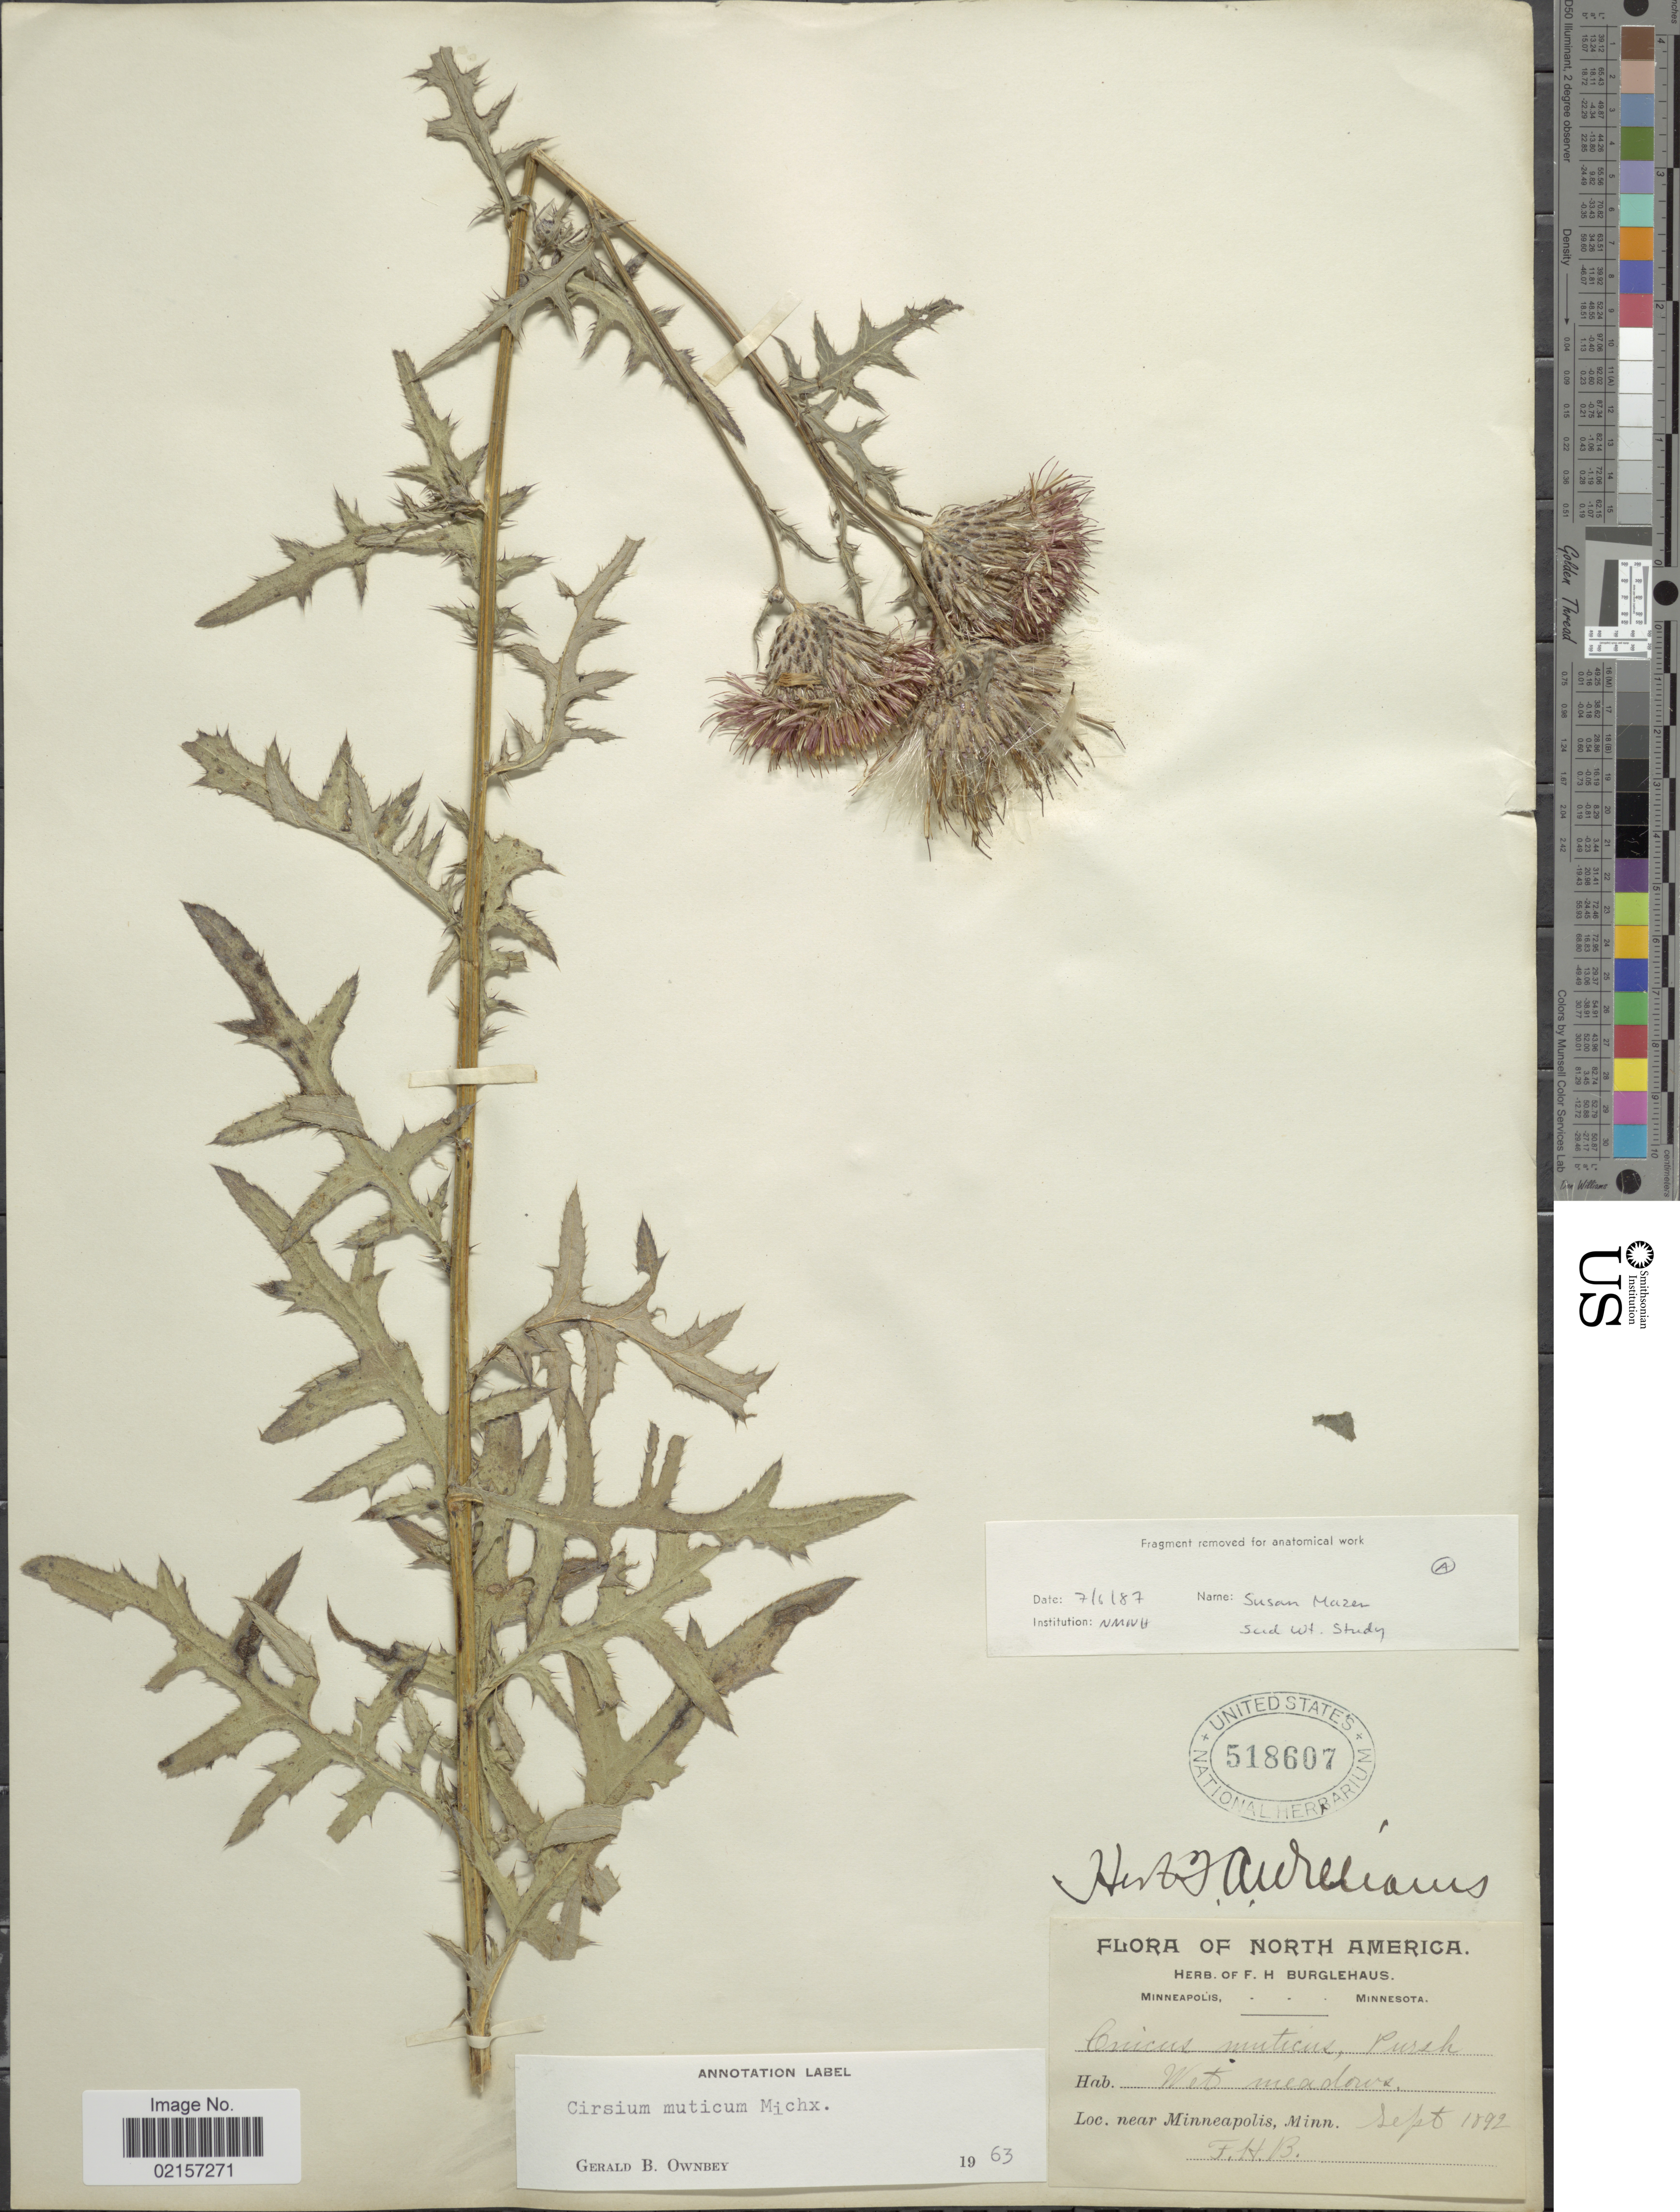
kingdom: Plantae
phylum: Tracheophyta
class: Magnoliopsida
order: Asterales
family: Asteraceae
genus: Cirsium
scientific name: Cirsium muticum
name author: Michx.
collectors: F. Burglehaus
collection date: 1892-08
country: United States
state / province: Minnesota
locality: North America, wet meadows, near Minneapolis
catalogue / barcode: US 518607